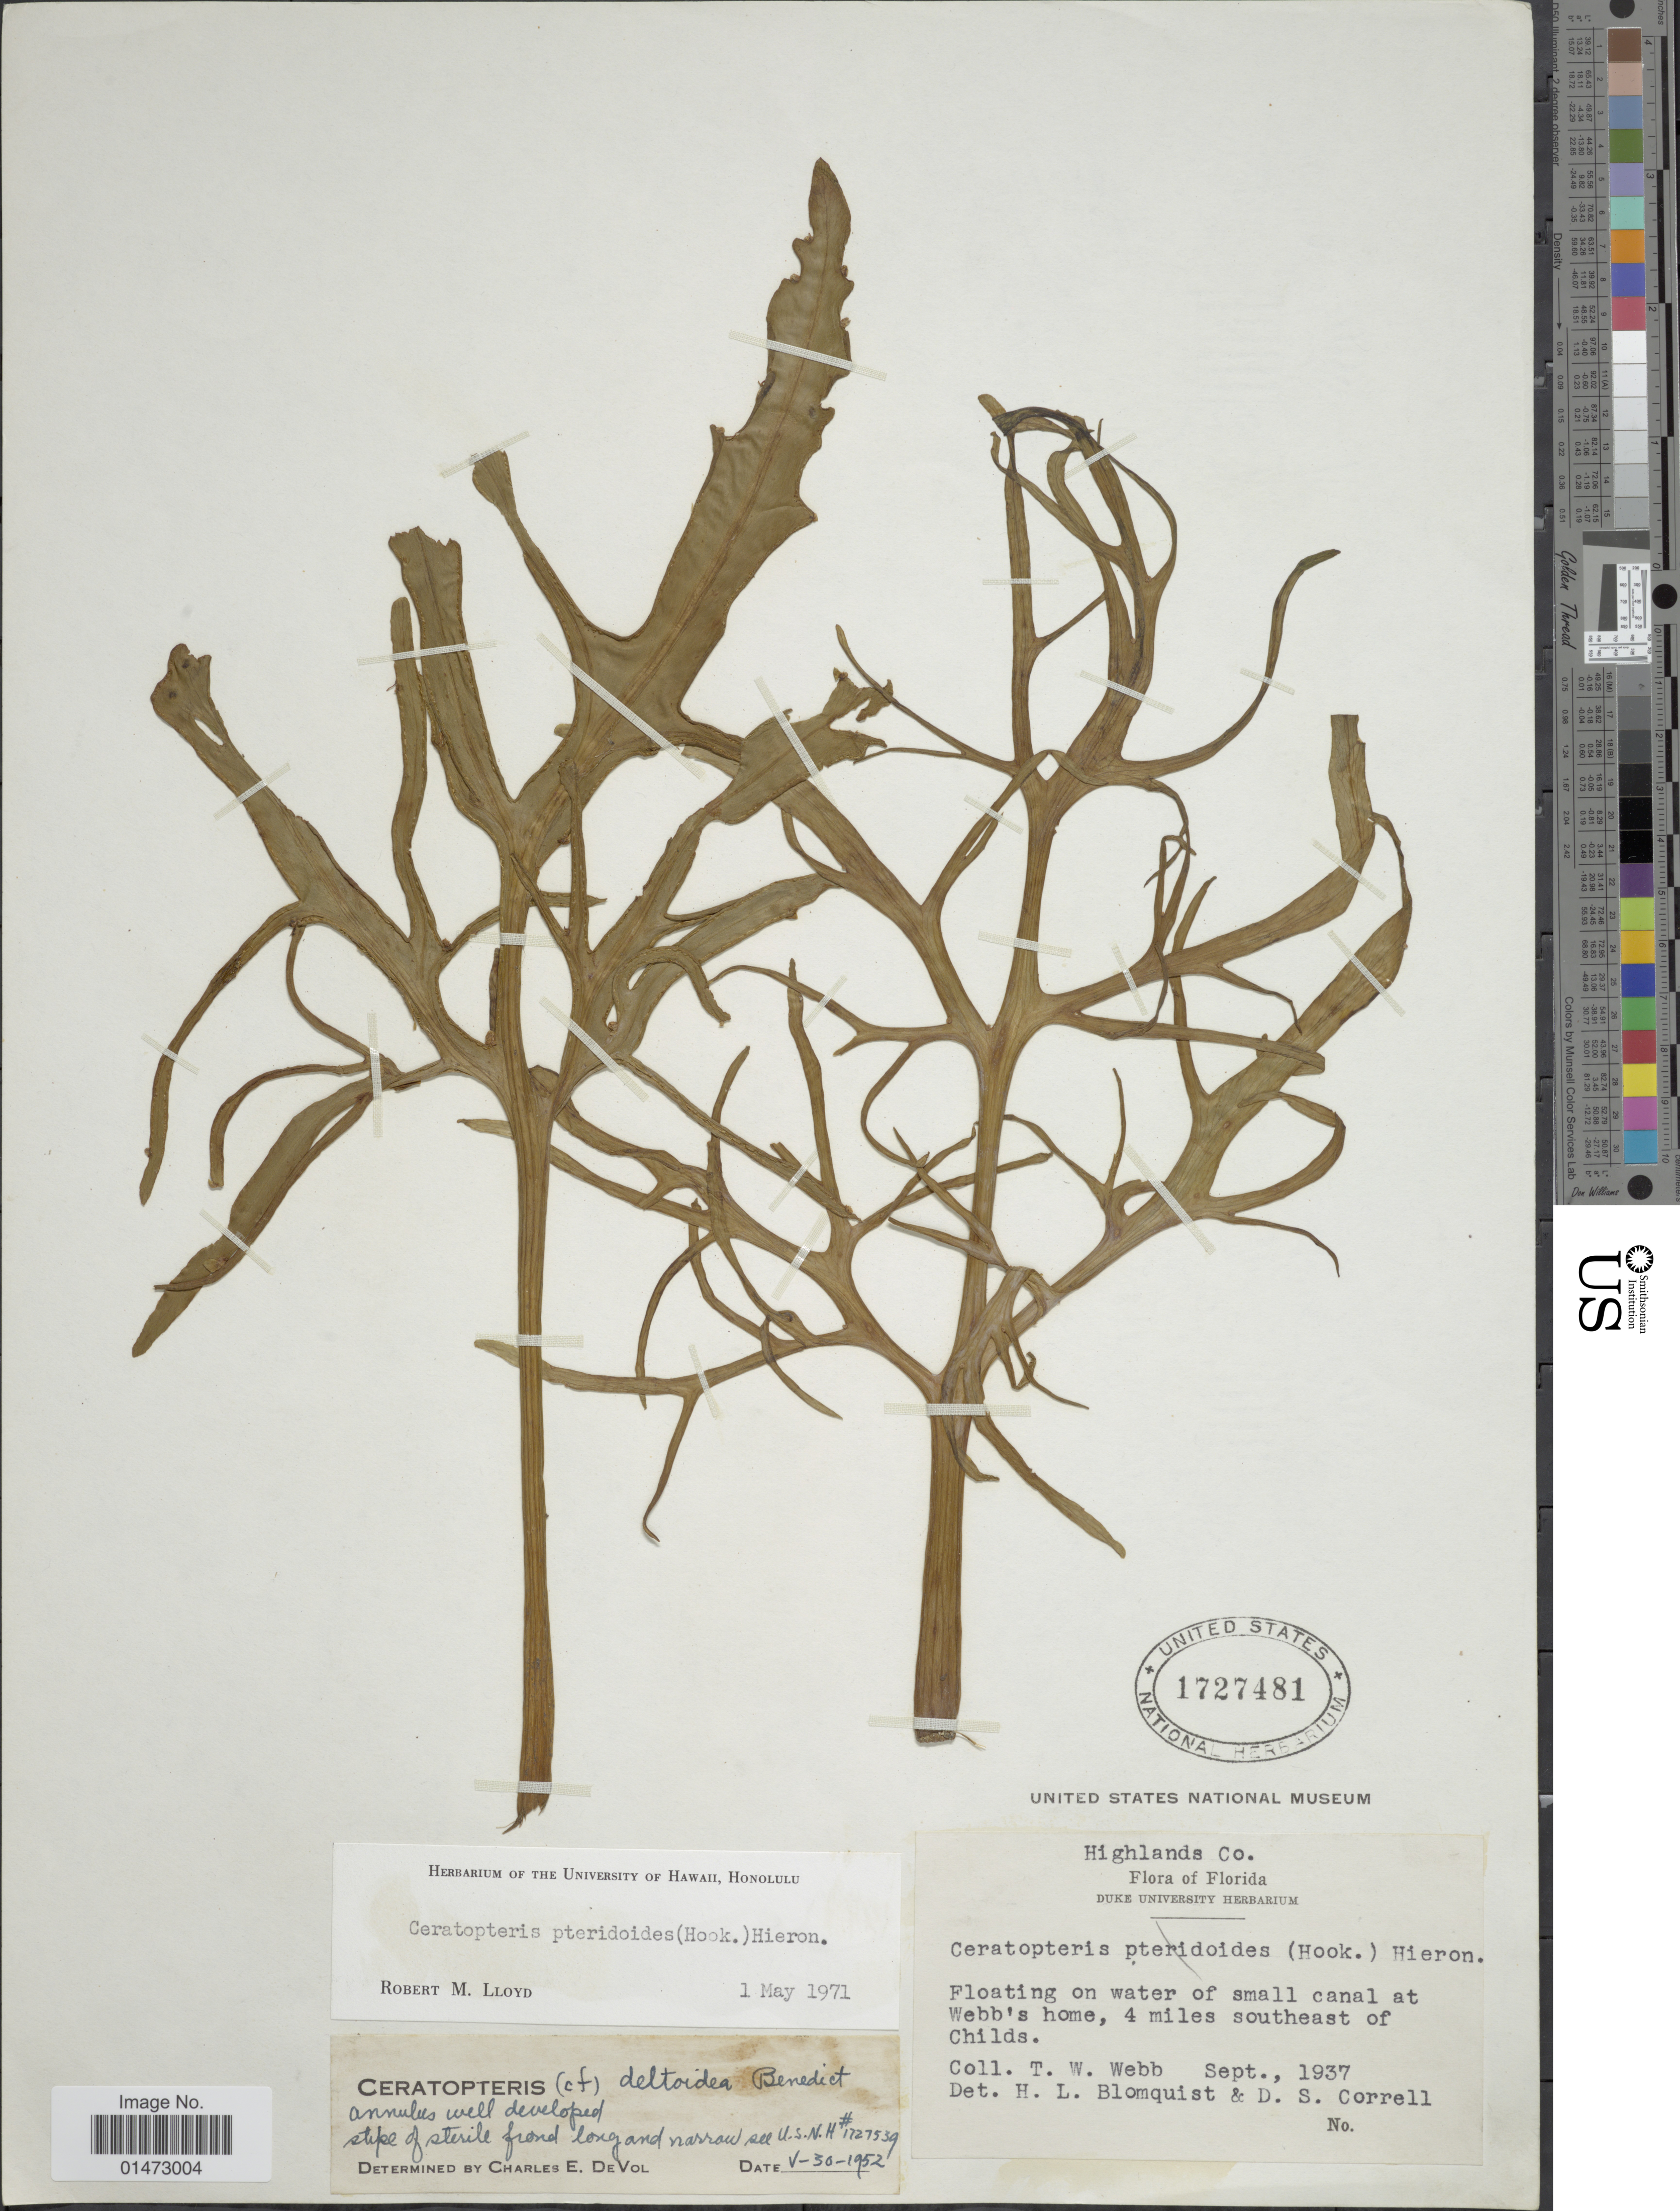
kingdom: Plantae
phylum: Tracheophyta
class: Polypodiopsida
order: Polypodiales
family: Pteridaceae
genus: Ceratopteris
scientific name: Ceratopteris pteridioides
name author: (Hook.) Hieron.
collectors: T. Webb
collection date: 1937-09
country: United States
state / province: Florida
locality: Highlands Co. Floating on water of small canal at Webb's home, 4 miles southeast of Childs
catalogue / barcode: US 1727481